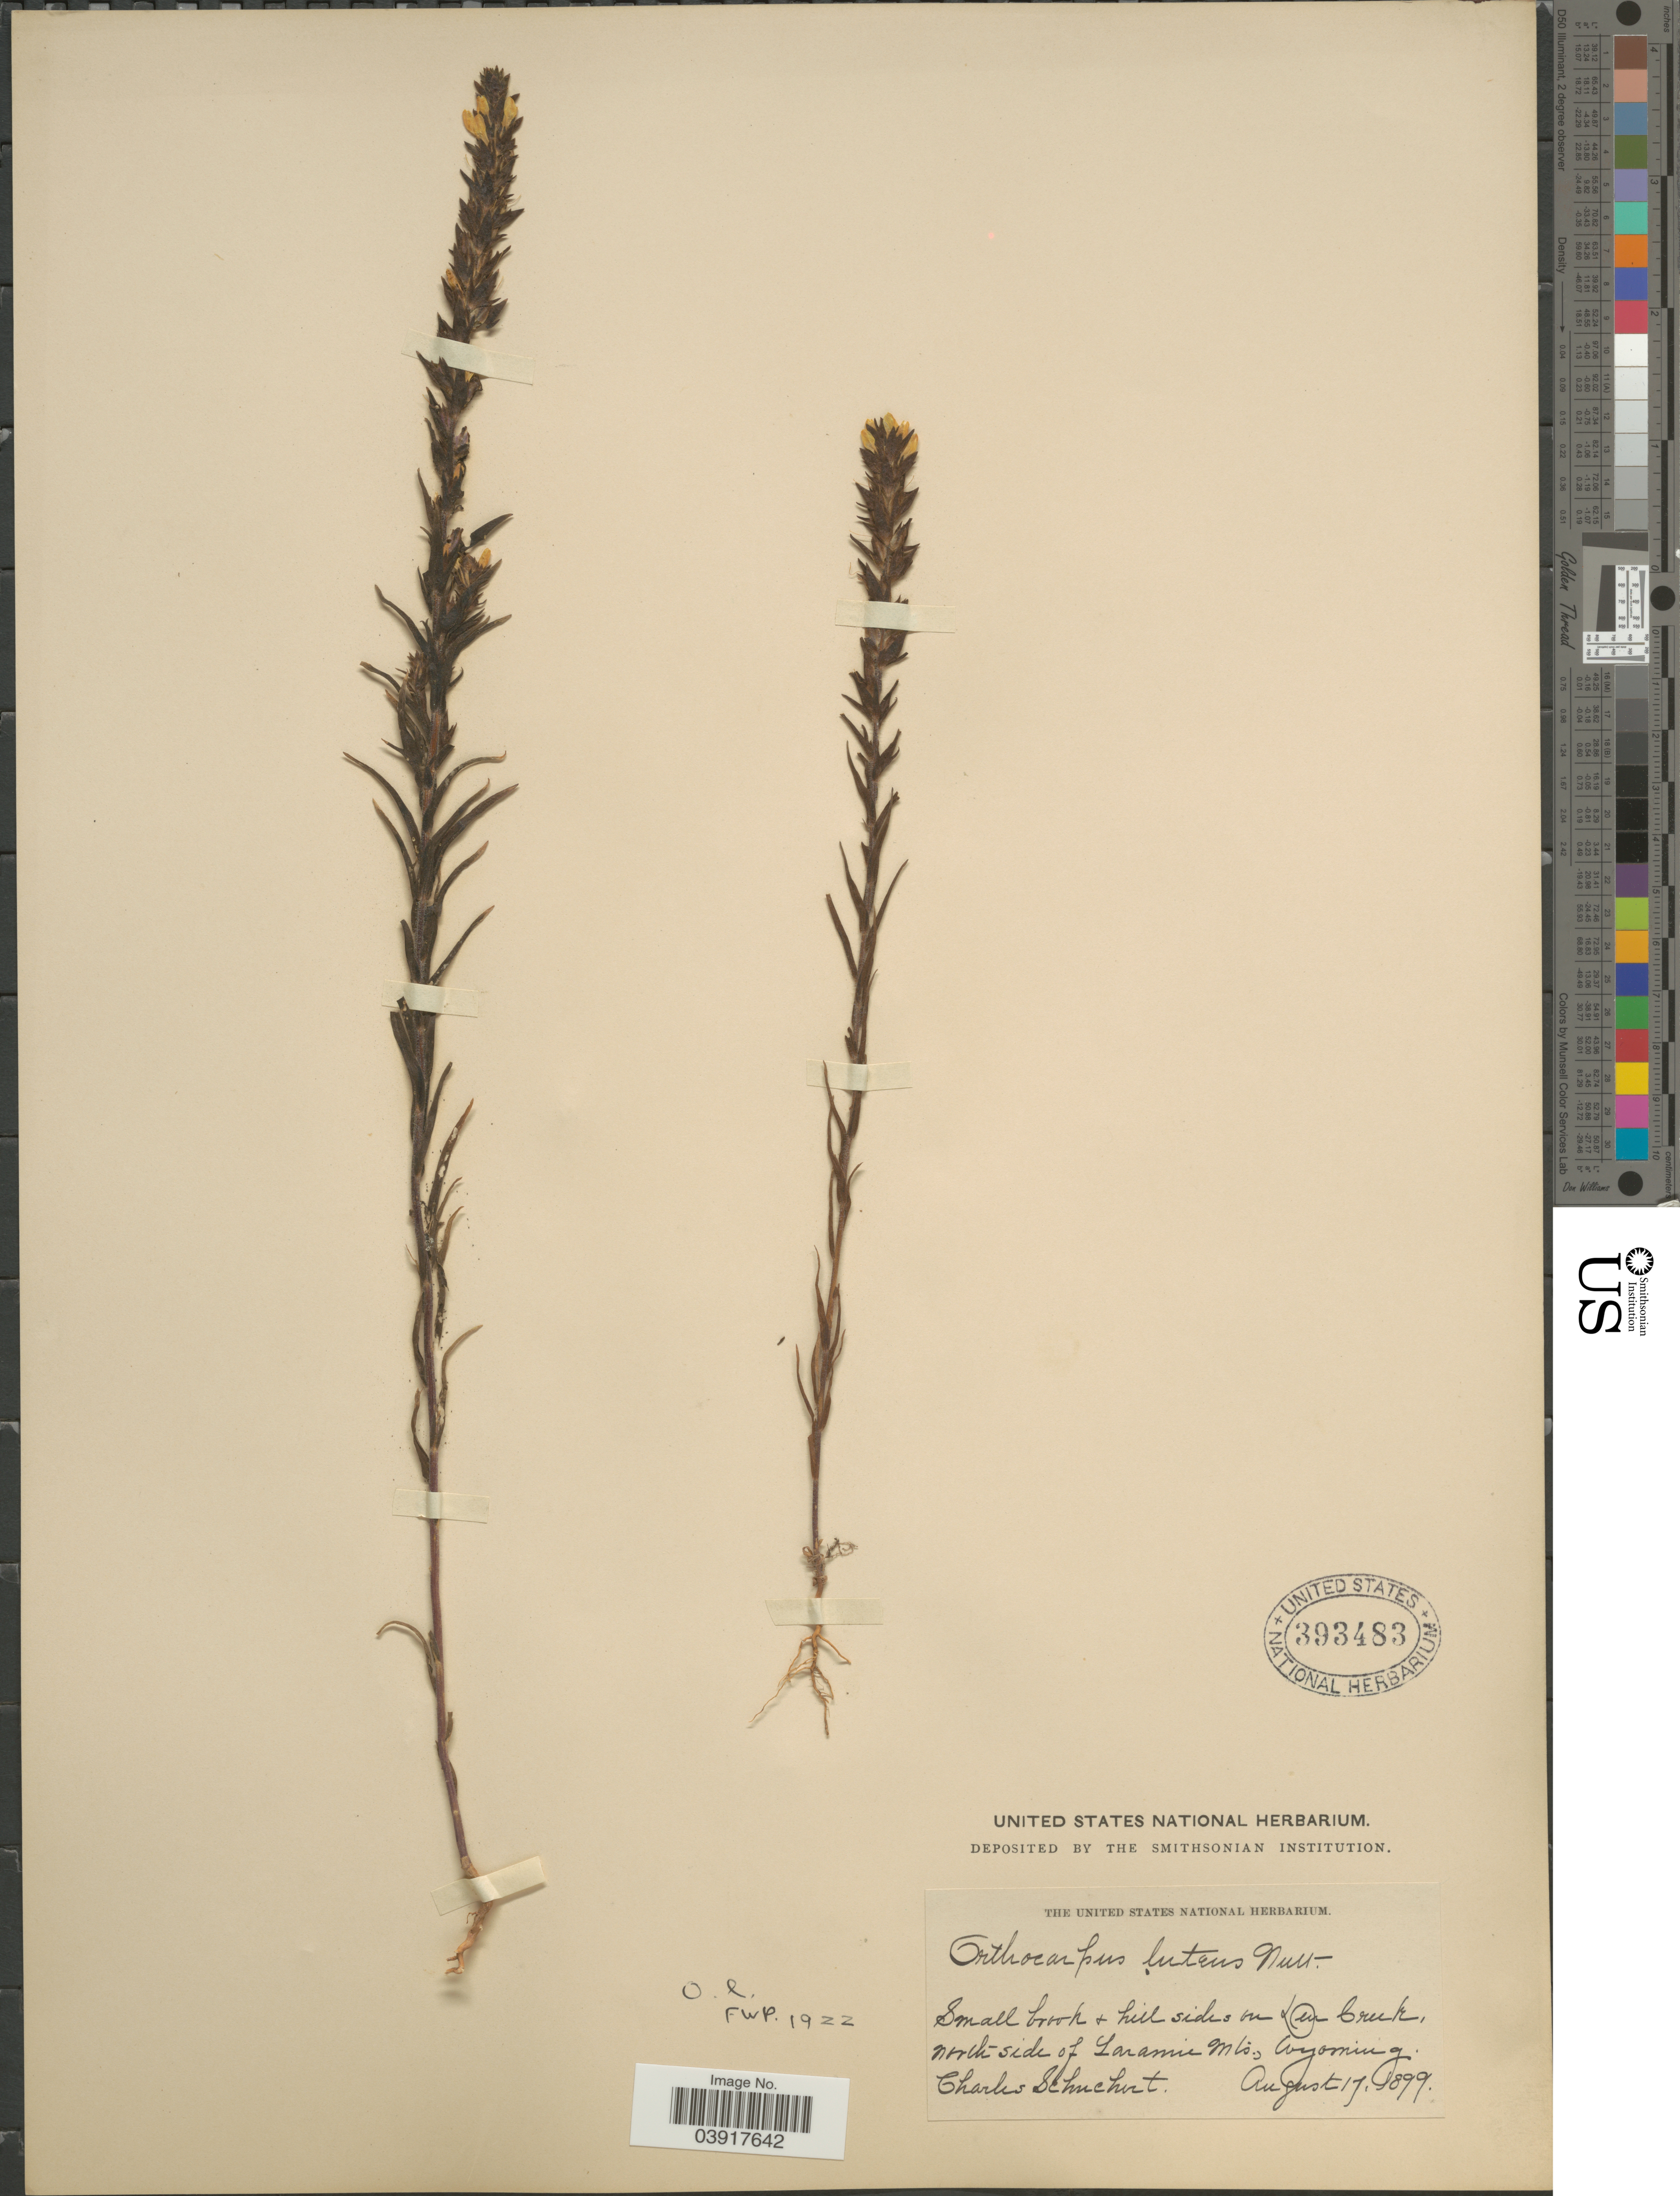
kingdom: Plantae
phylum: Tracheophyta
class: Magnoliopsida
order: Lamiales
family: Orobanchaceae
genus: Orthocarpus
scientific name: Orthocarpus luteus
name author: Nutt.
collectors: C. Schuchert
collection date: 1899-08-17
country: United States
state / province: Wyoming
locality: Small brook & hillsides on Deer Creek, north side of Laramie Mts.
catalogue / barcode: US 393483